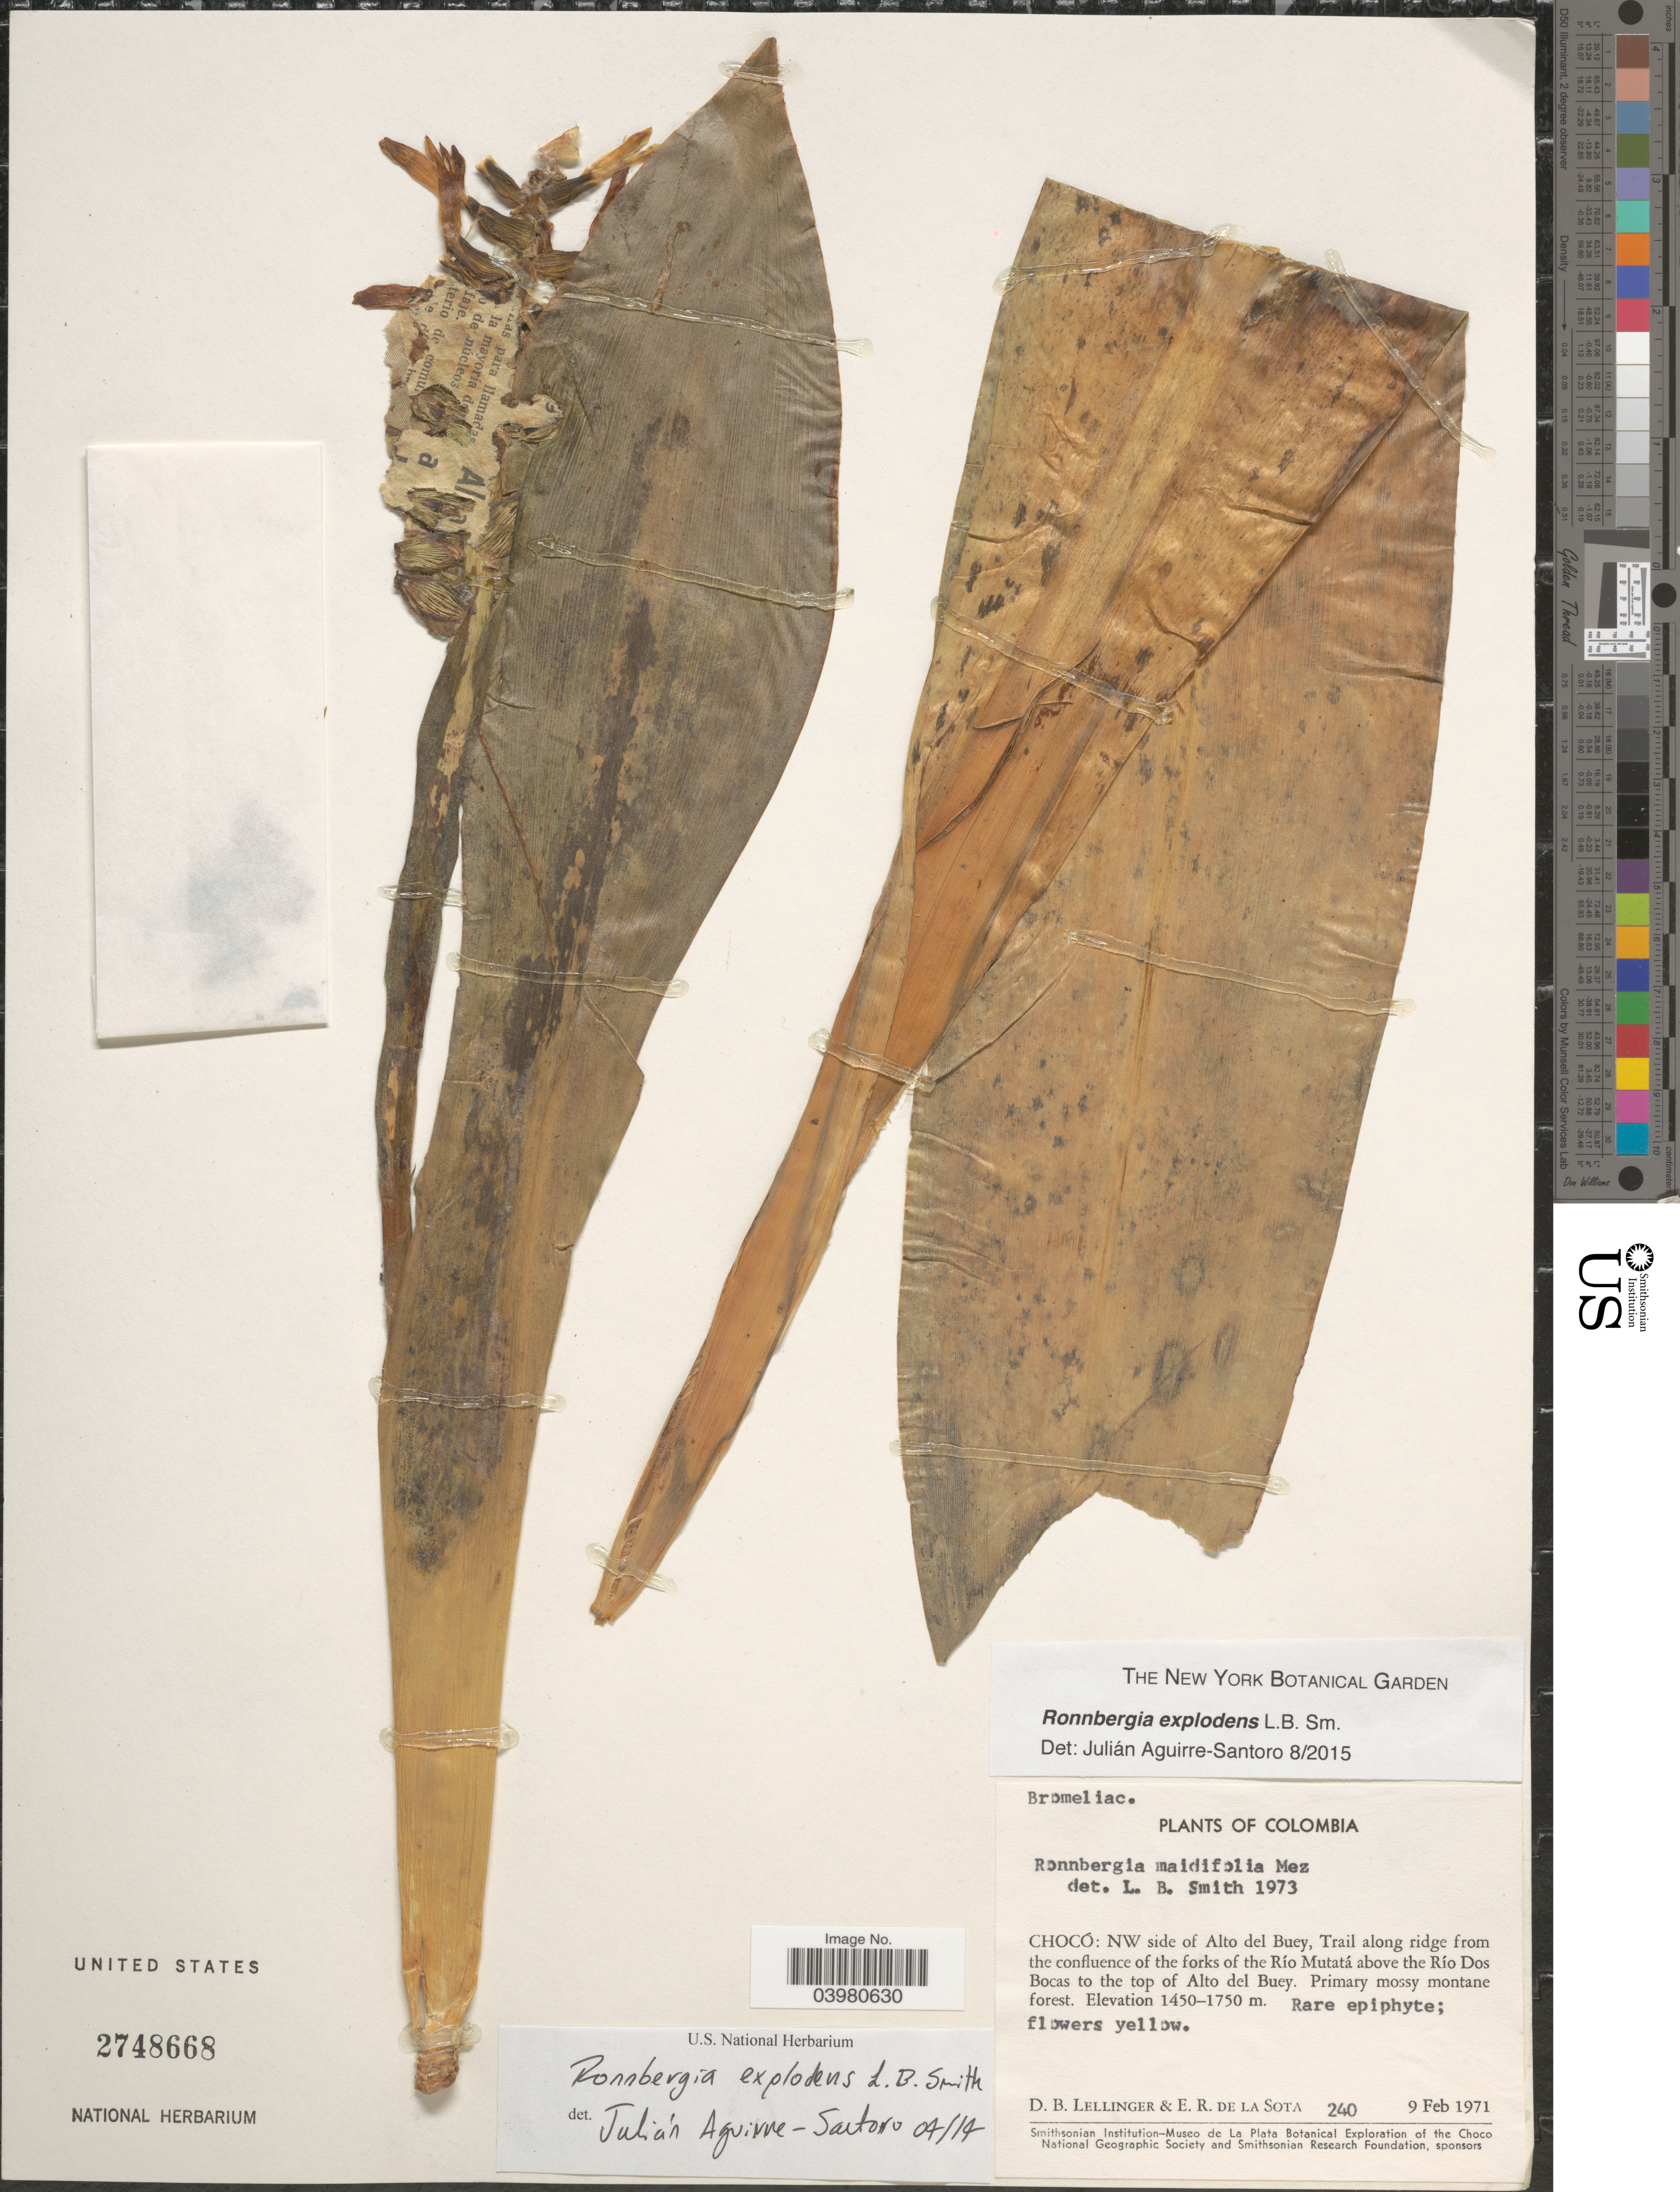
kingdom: Plantae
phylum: Tracheophyta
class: Liliopsida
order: Poales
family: Bromeliaceae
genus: Ronnbergia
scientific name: Ronnbergia explodens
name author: L.B. Sm.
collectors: D. B. Lellinger & E. R. de la Sota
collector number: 240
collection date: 1971-02-09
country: Colombia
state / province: Chocó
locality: NW side of Alto del Buey, Trail along ridge from the confluence of the forks of the Río Mutatá above the Río Dos Bocas to the top of Alto del Buey.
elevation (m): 1450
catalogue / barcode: US 2748668